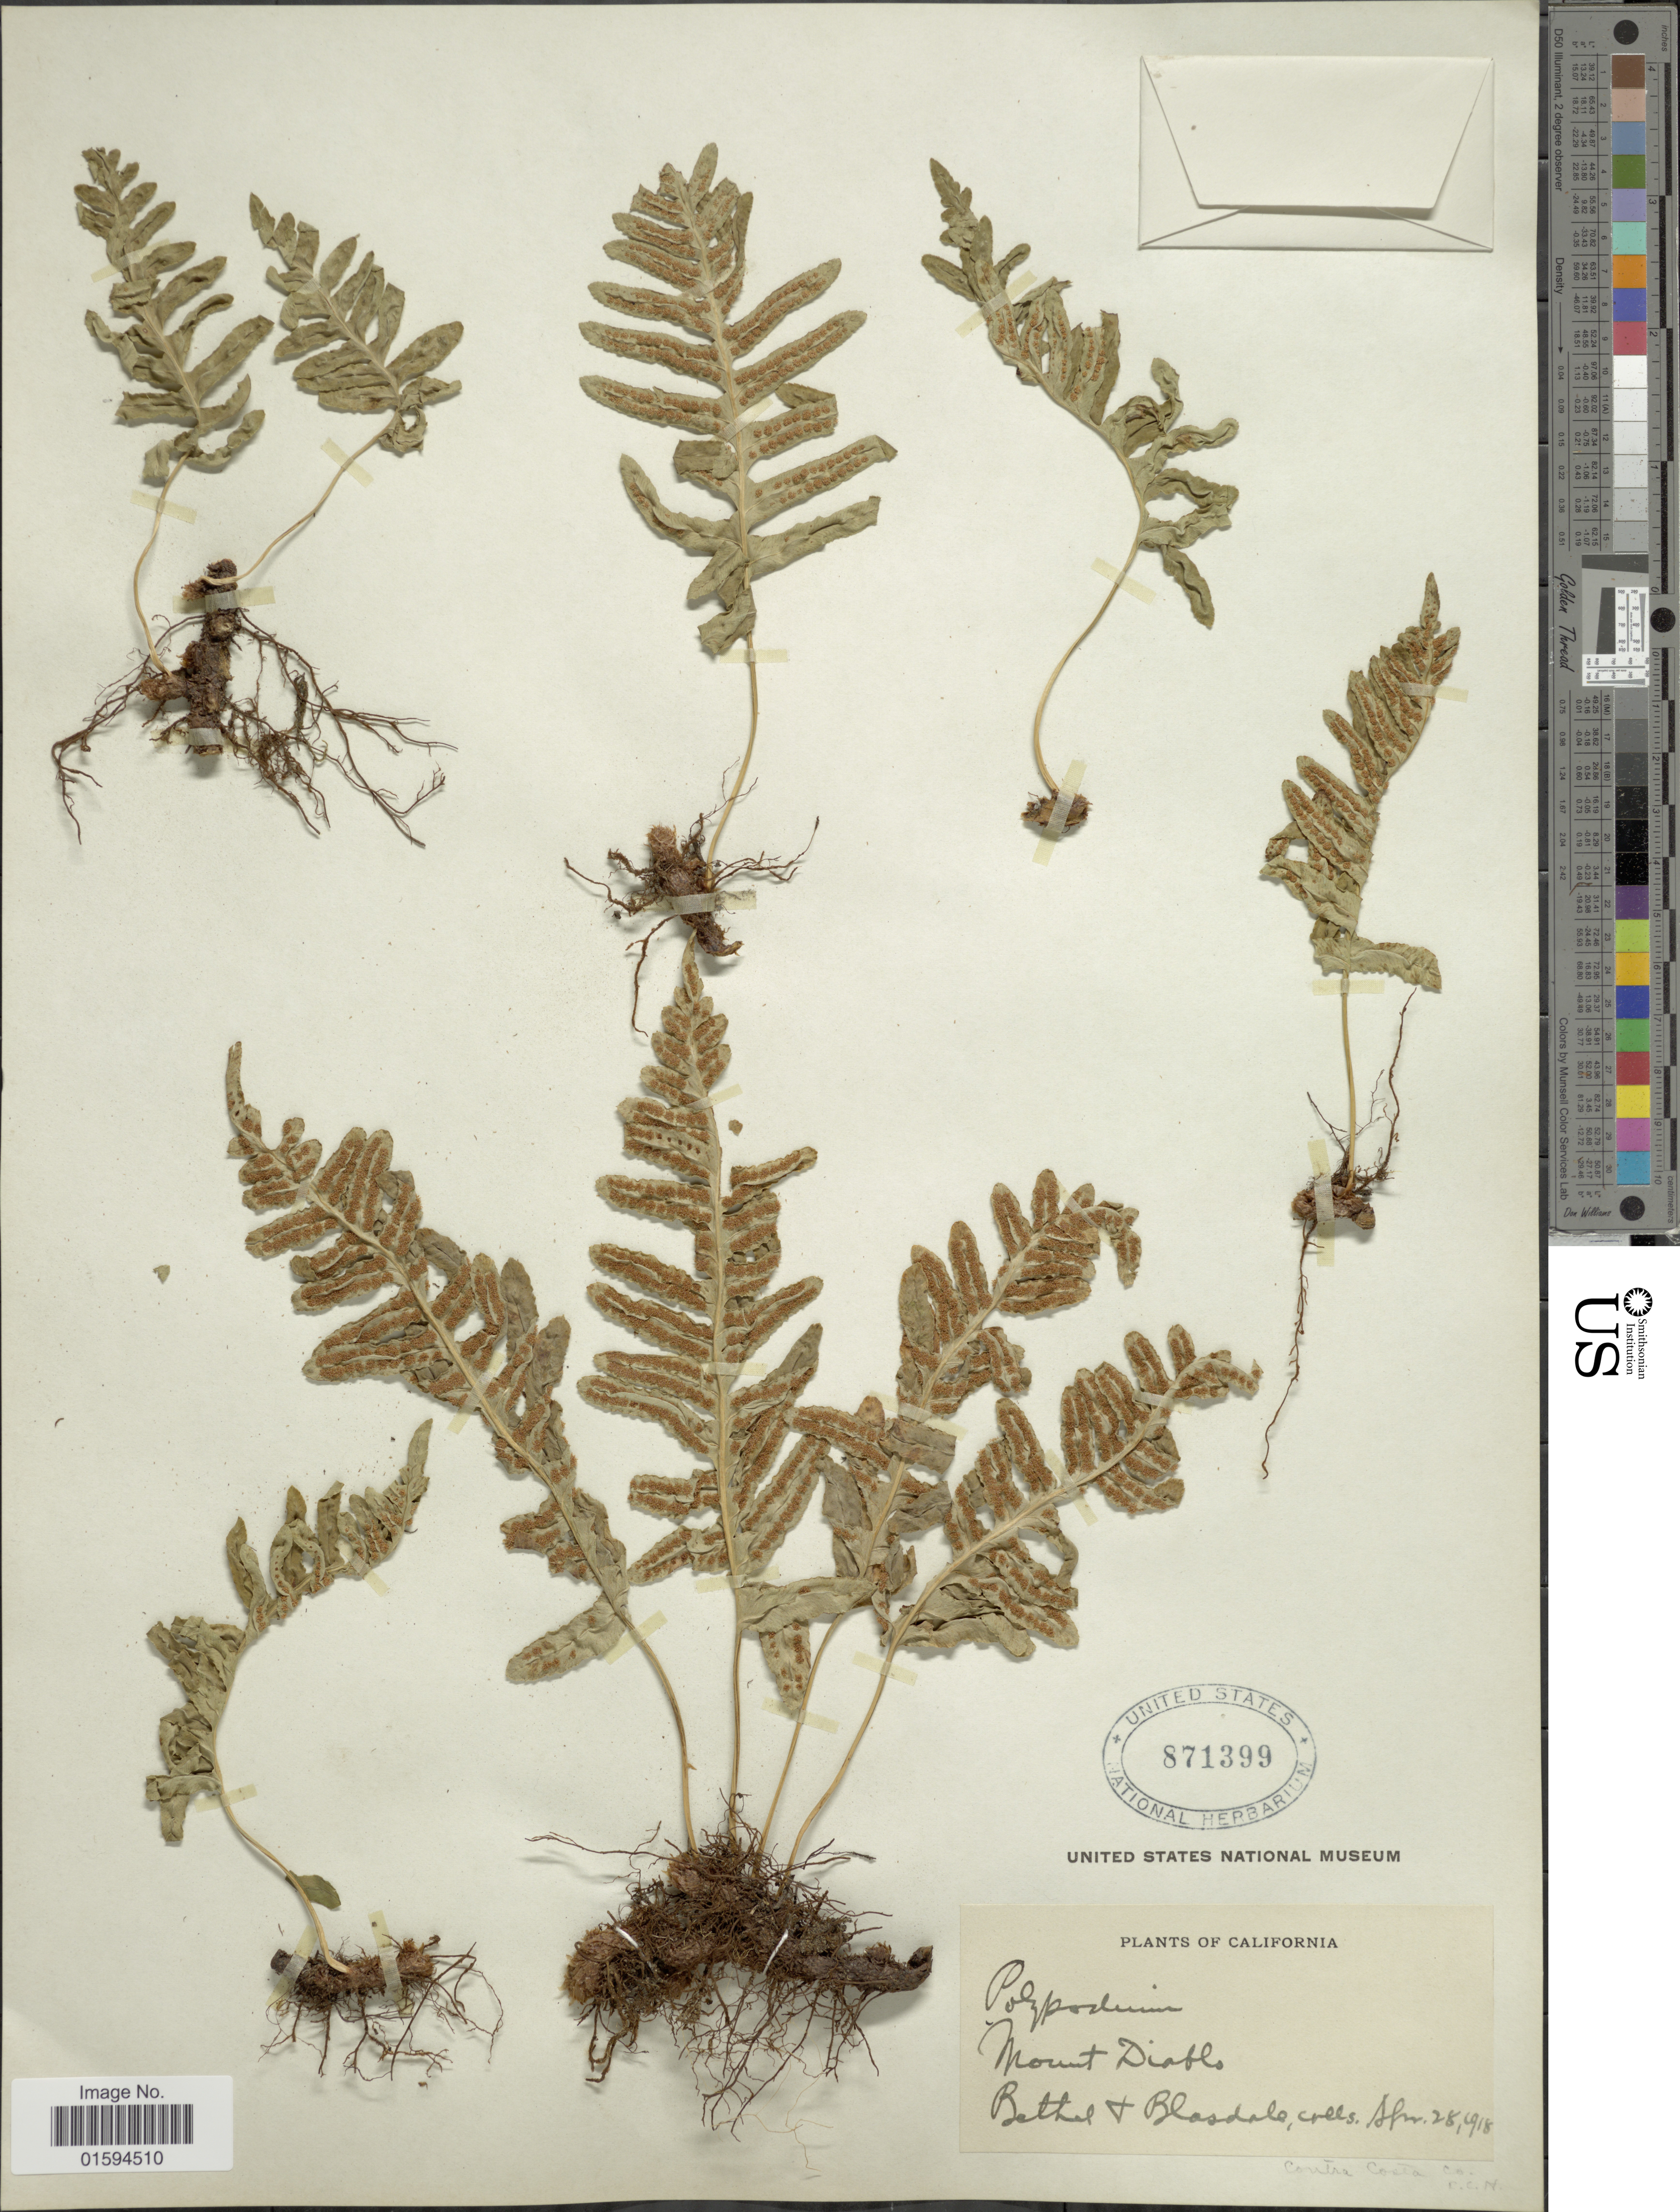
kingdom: Plantae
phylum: Tracheophyta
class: Polypodiopsida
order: Polypodiales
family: Polypodiaceae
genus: Polypodium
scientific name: Polypodium californicum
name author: Kaulf.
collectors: E. Bethel & C. Blasdale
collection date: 1918-04-28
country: United States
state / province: California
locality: Mount Diablo.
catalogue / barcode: US 871399